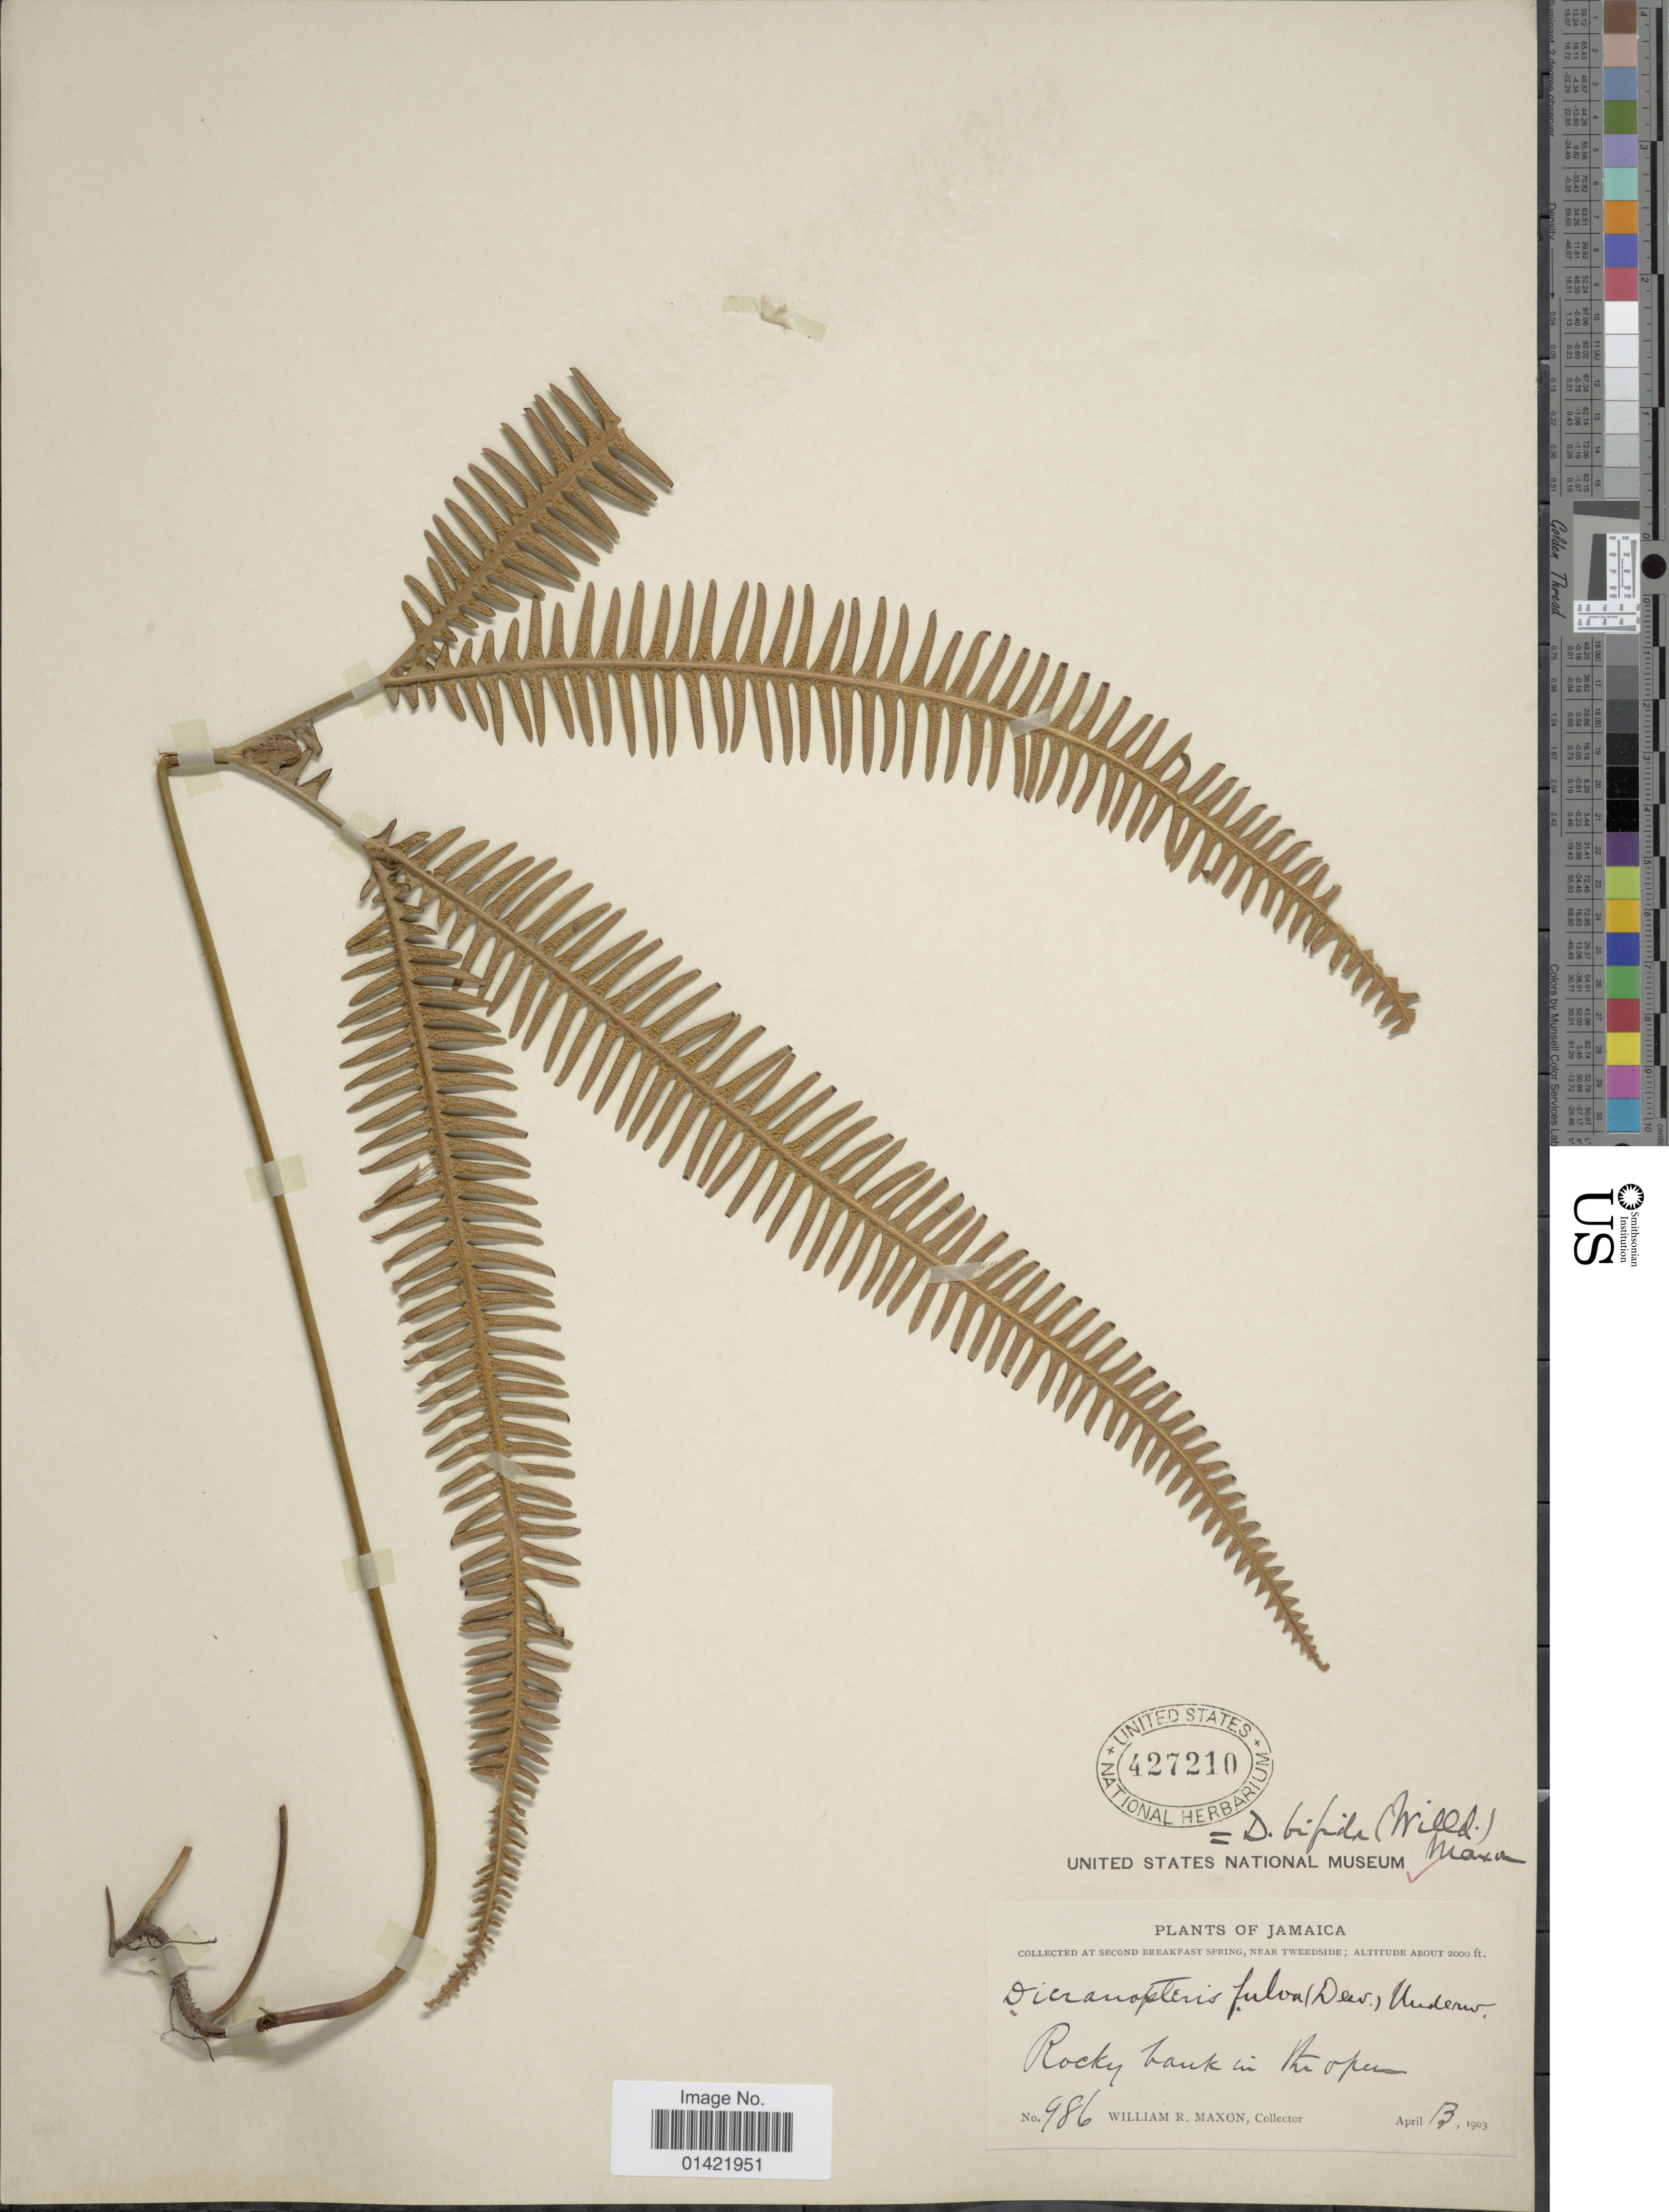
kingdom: Plantae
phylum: Tracheophyta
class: Polypodiopsida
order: Gleicheniales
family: Gleicheniaceae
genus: Sticherus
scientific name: Sticherus bifidus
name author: (Willd.) Ching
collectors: W. R. Maxon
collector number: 986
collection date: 1903-04-13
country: Jamaica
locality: Second Breakfast Spring, near Tweeside. Rocky bank in the open.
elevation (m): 610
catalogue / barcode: US 427210